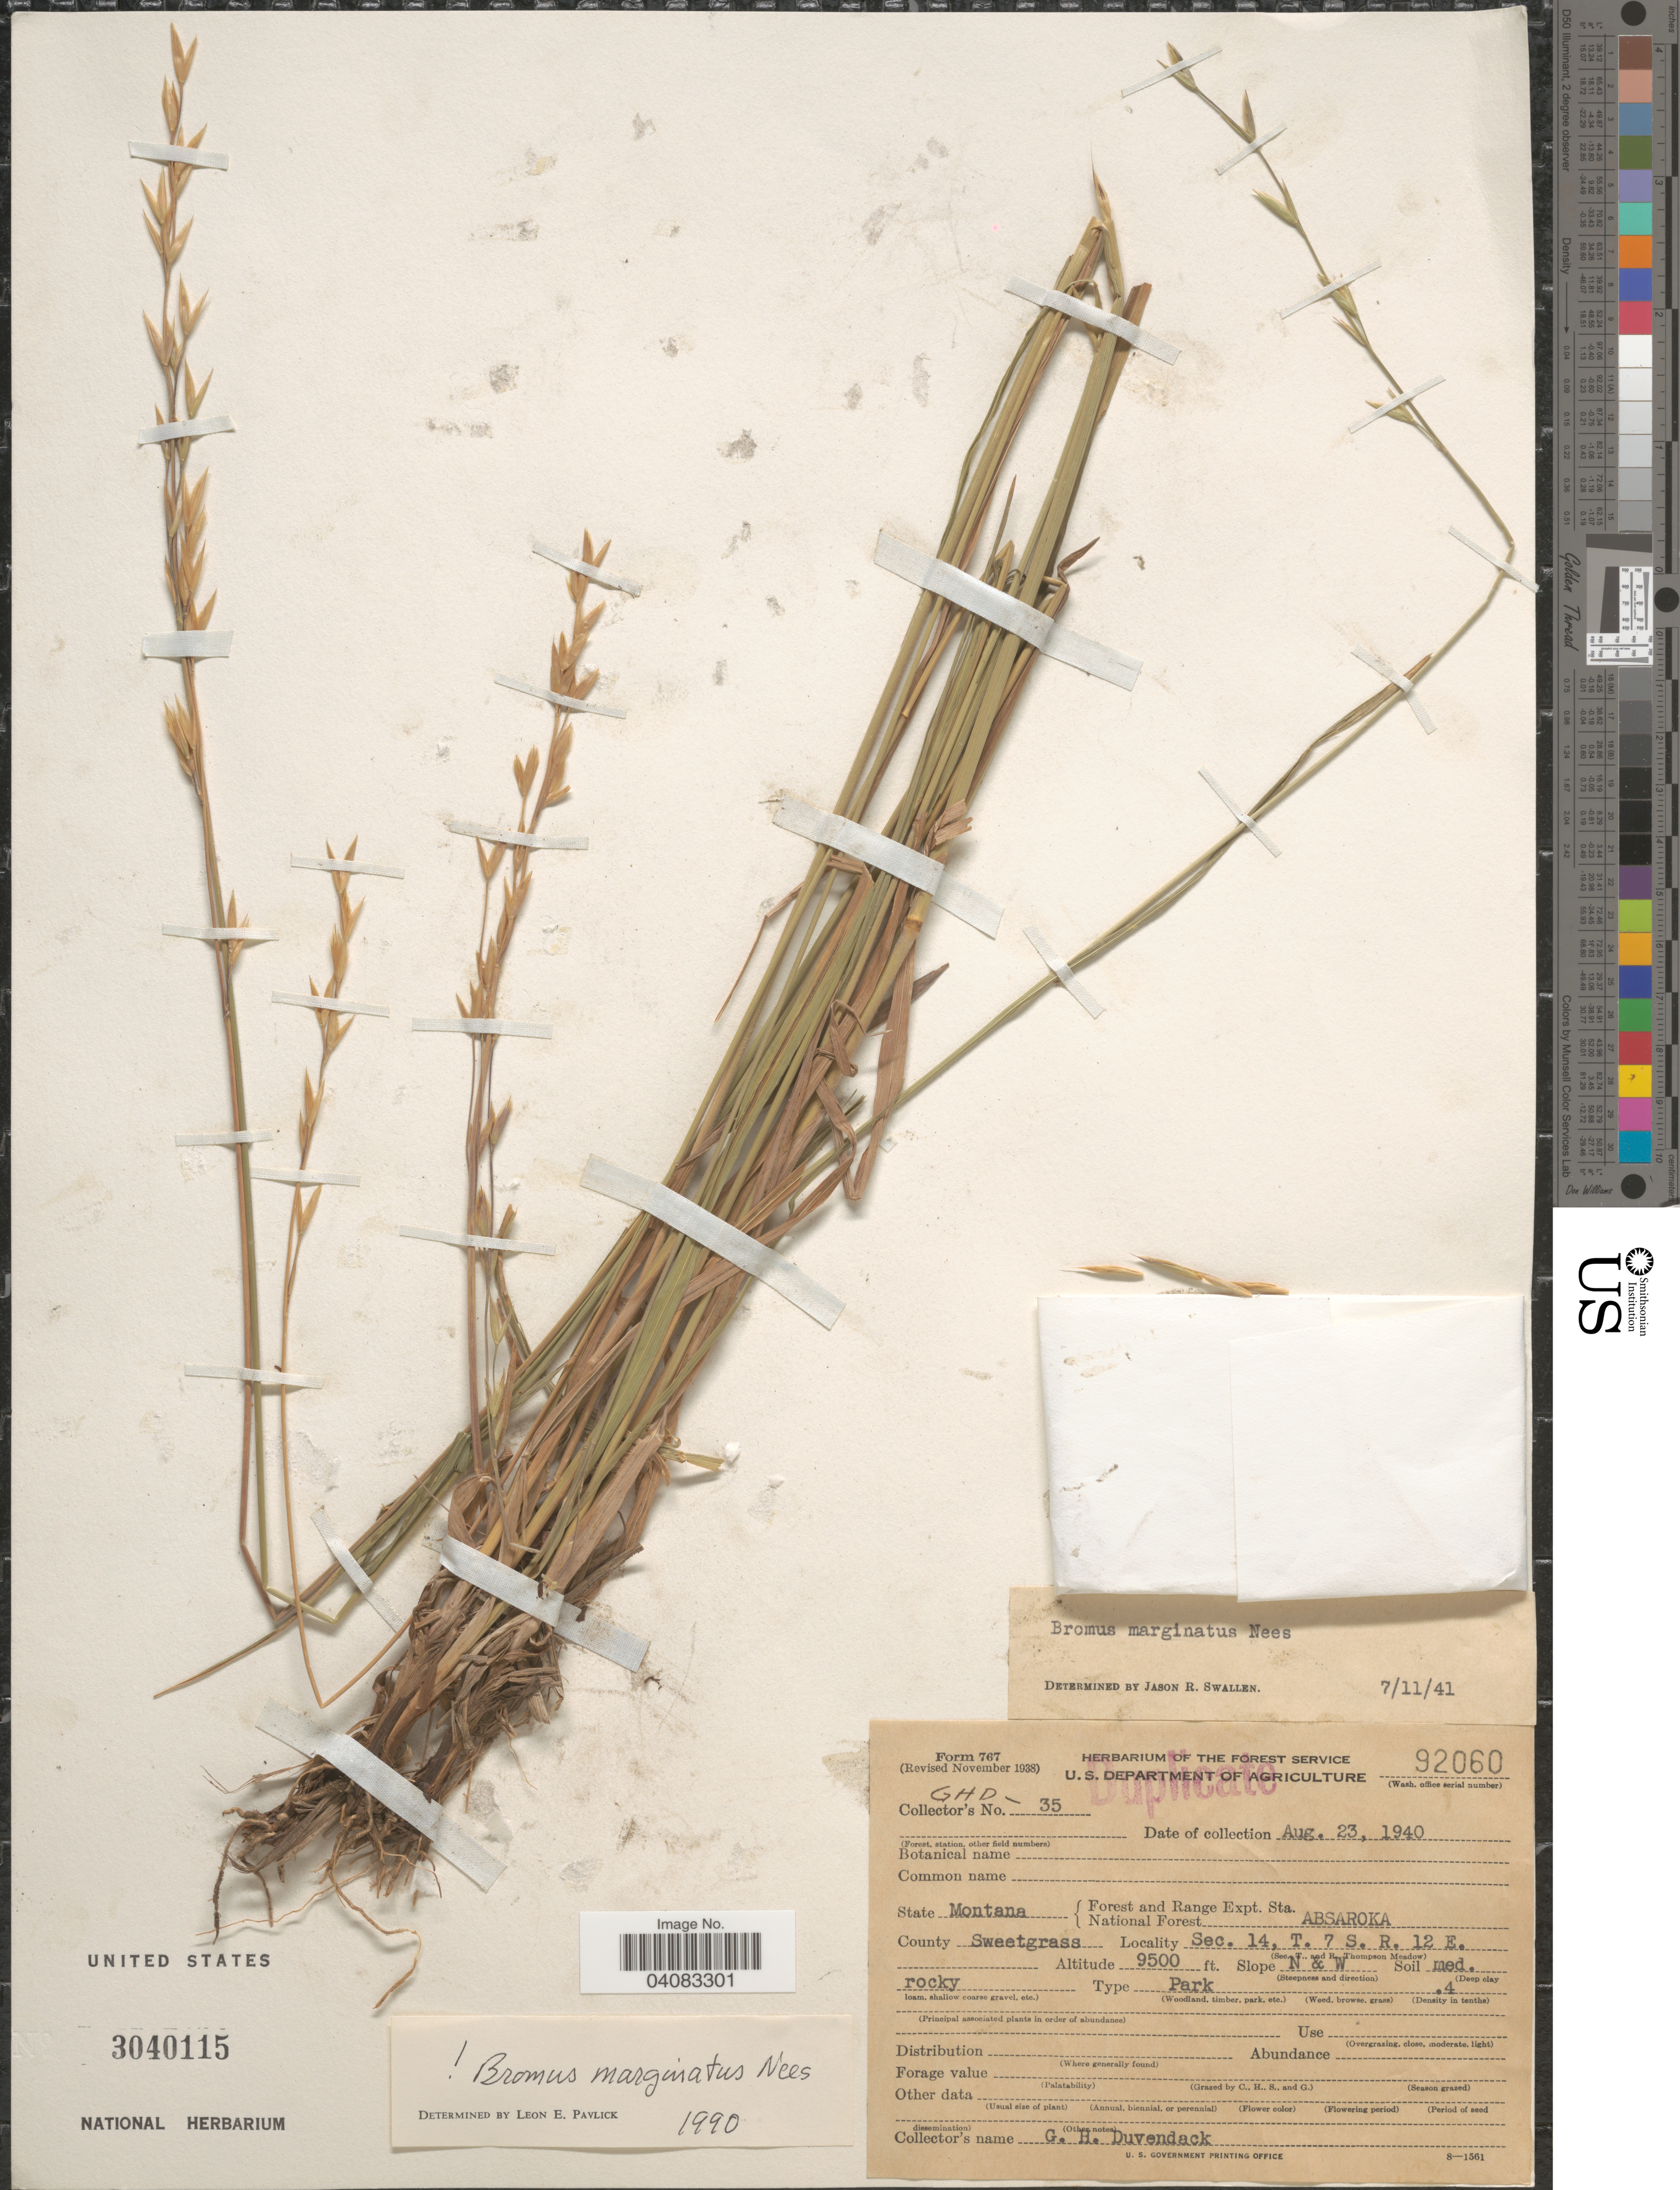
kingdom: Plantae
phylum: Tracheophyta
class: Liliopsida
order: Poales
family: Poaceae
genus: Bromus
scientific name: Bromus marginatus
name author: Nees ex Steud.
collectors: G. Duvendack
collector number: GHD-35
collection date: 1940-08-23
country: United States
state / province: Montana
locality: Forest and Range Expt. Sta. National Forest Absaroka. County Sweetgrass. Sec. 14, T. 7 S. R. 12 E. Slope N & W.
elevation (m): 2896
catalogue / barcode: US 3040115